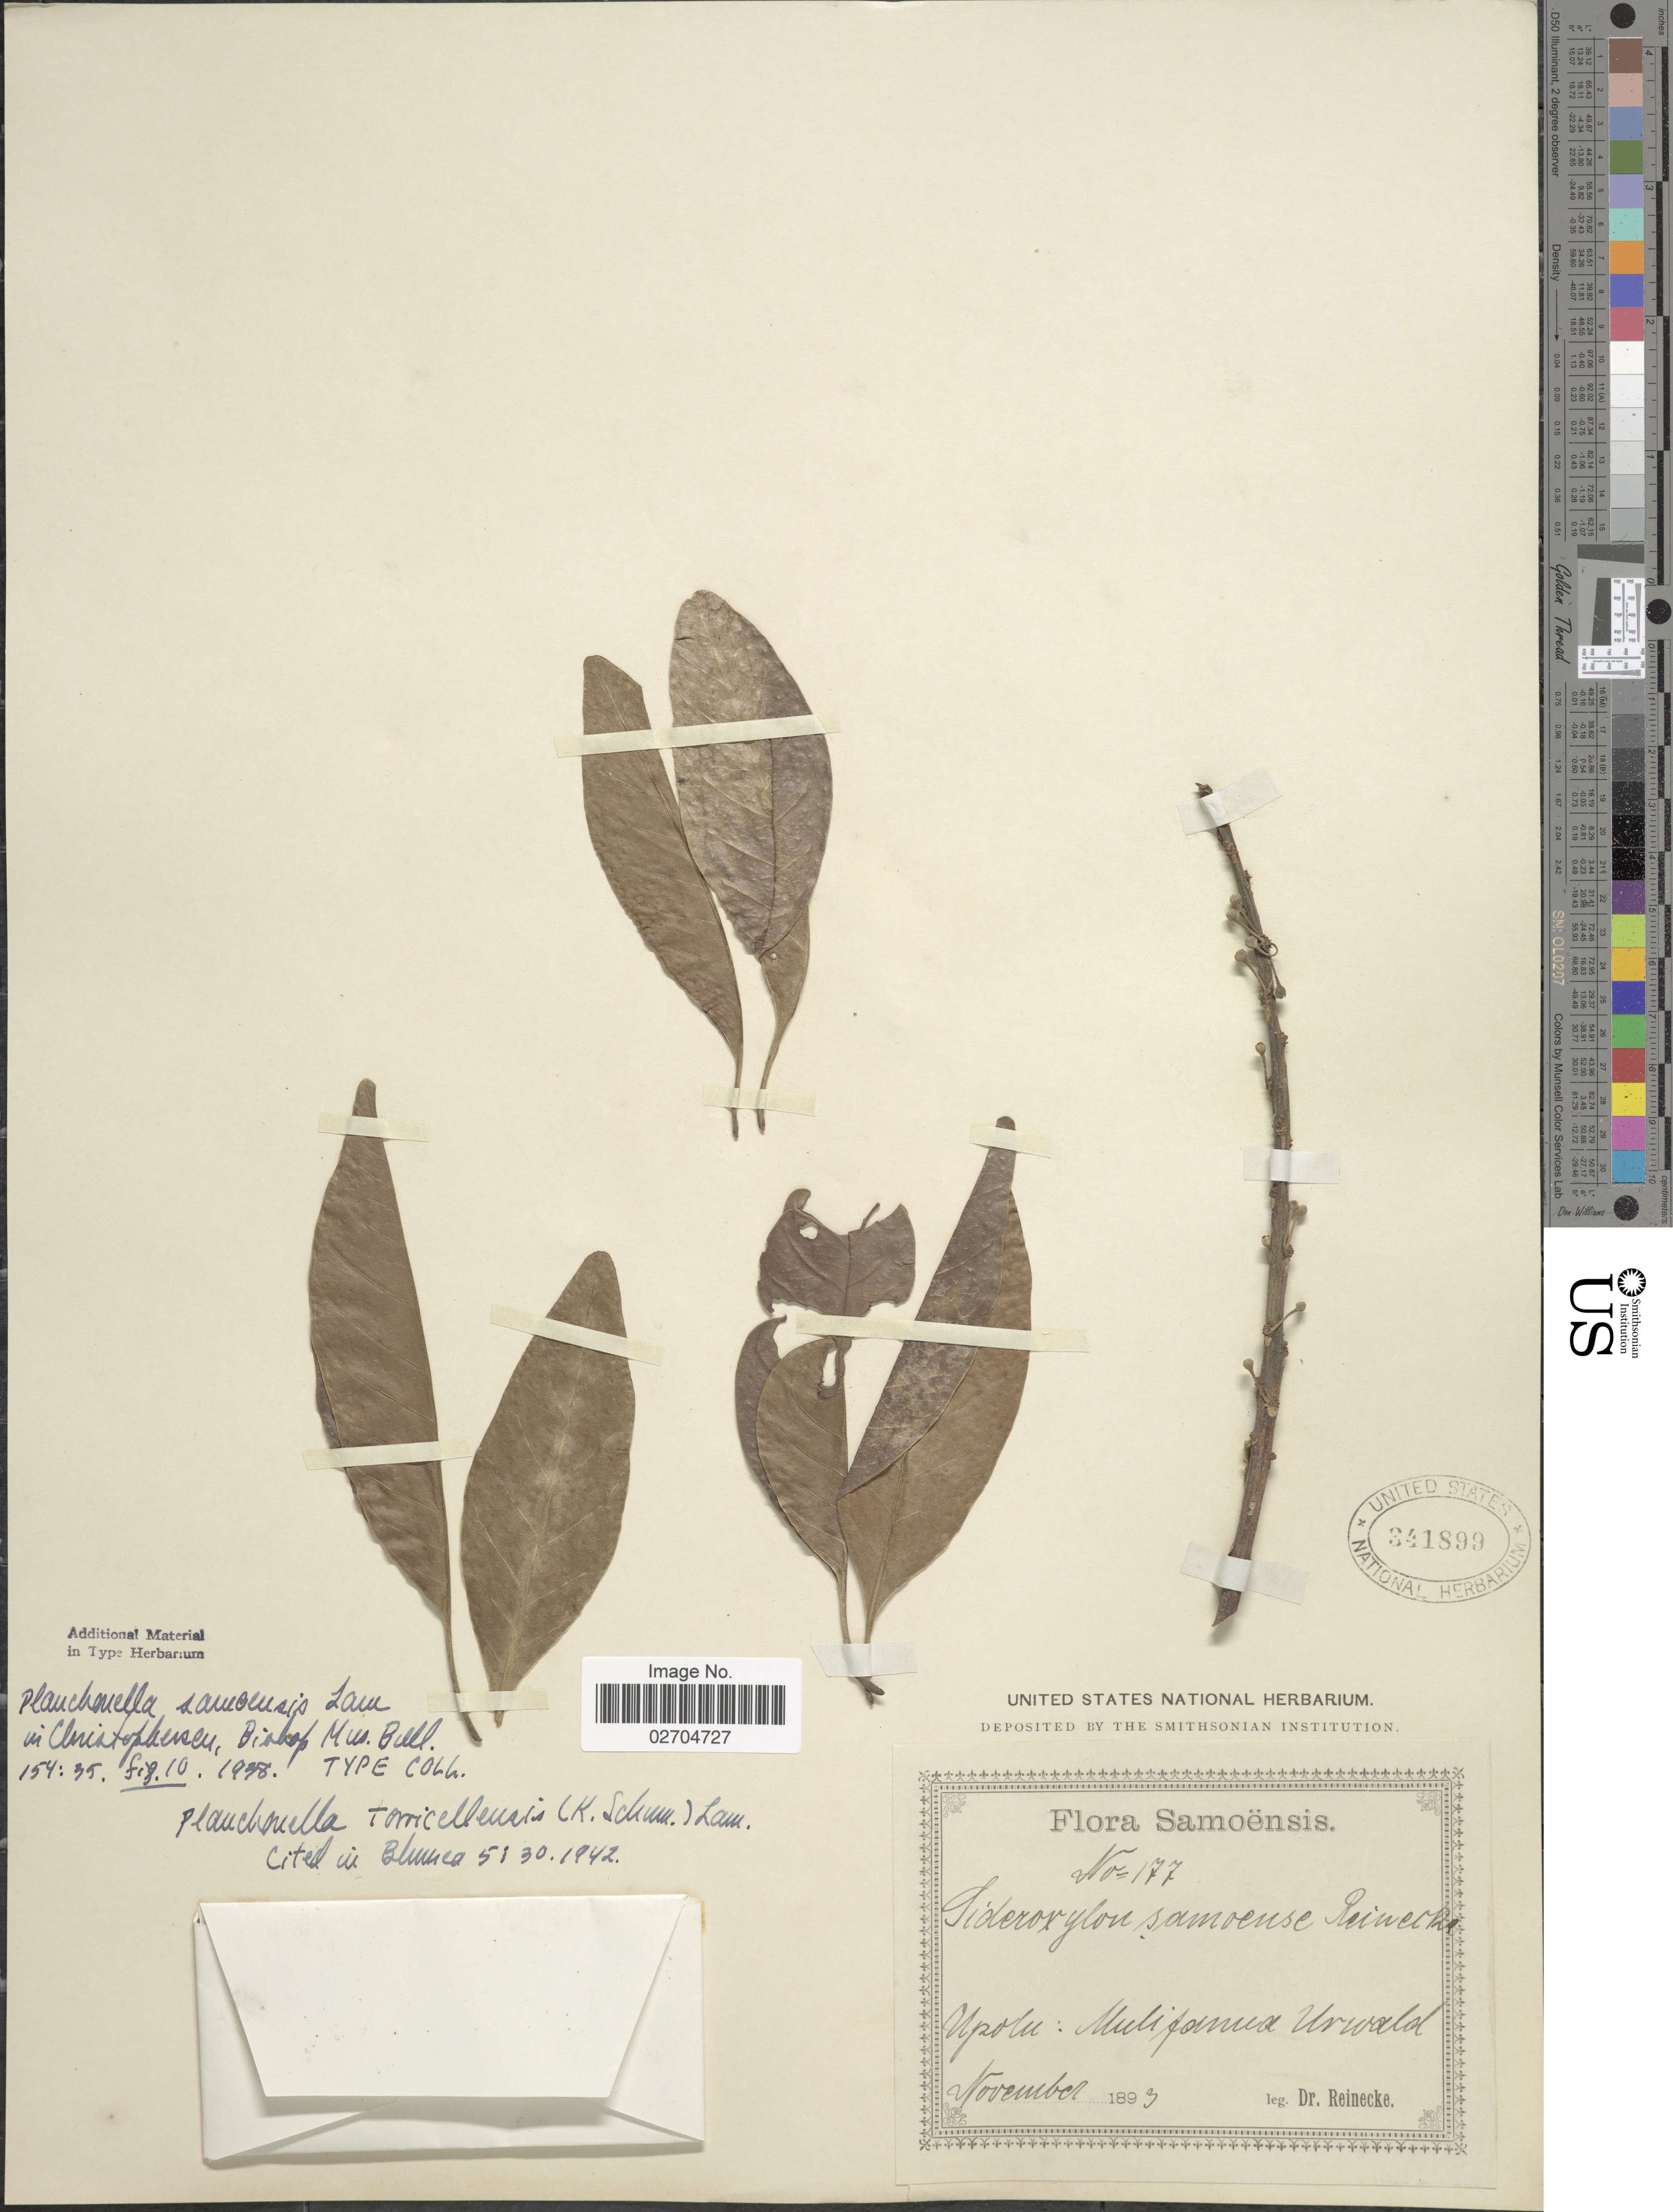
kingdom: Plantae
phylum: Tracheophyta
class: Magnoliopsida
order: Ericales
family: Sapotaceae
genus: Planchonella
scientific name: Planchonella torricellensis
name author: (K. Schum.) H.J. Lam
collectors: -- Reinecke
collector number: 177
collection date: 1893-11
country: Samoa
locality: Samoensis. Upolu: multifanua Urwald [interpreted]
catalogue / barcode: US 341899